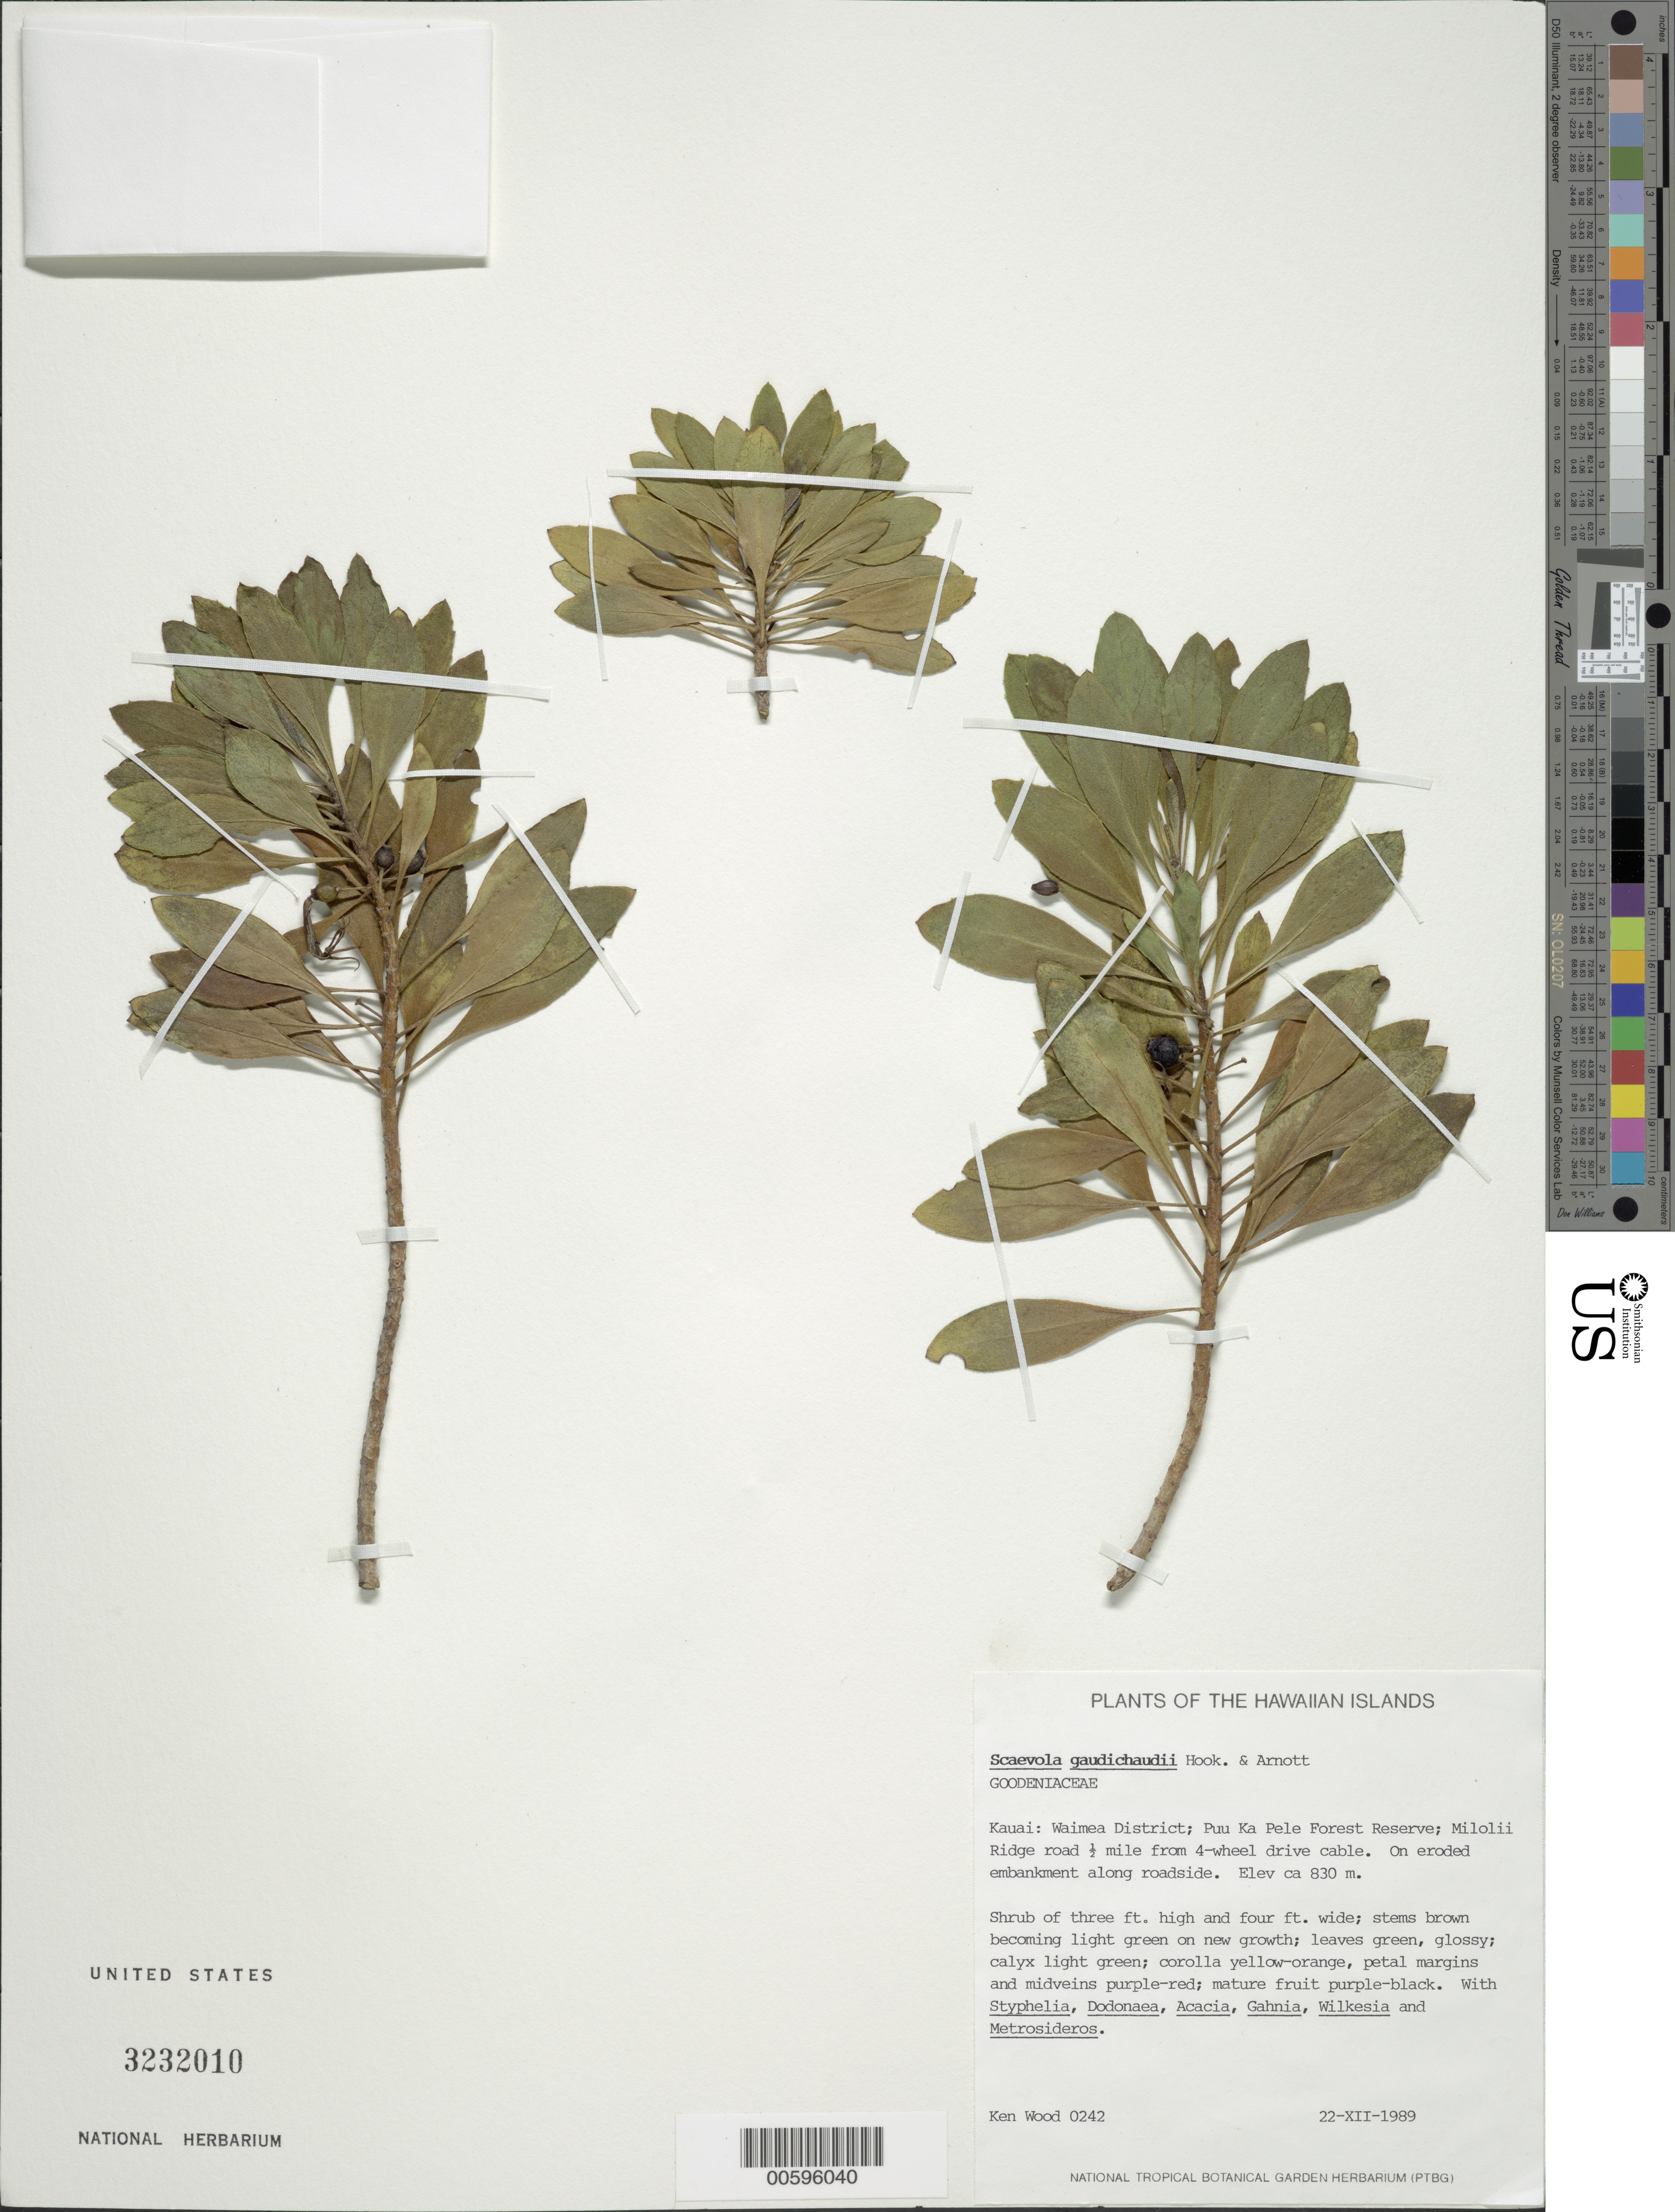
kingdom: Plantae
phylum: Tracheophyta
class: Magnoliopsida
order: Asterales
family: Goodeniaceae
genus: Scaevola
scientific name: Scaevola gaudichaudii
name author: Hook. & Arn.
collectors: K. Wood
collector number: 0242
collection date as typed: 22 Dec 1989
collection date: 1989-12-22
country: United States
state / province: Hawaii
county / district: Kauai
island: Kaua'i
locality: Waimea Dist; Puu Ka Pele For Res; Milolii Ridge rd .5 mi from 4-wheel drive cable.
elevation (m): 830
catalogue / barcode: US 3232010